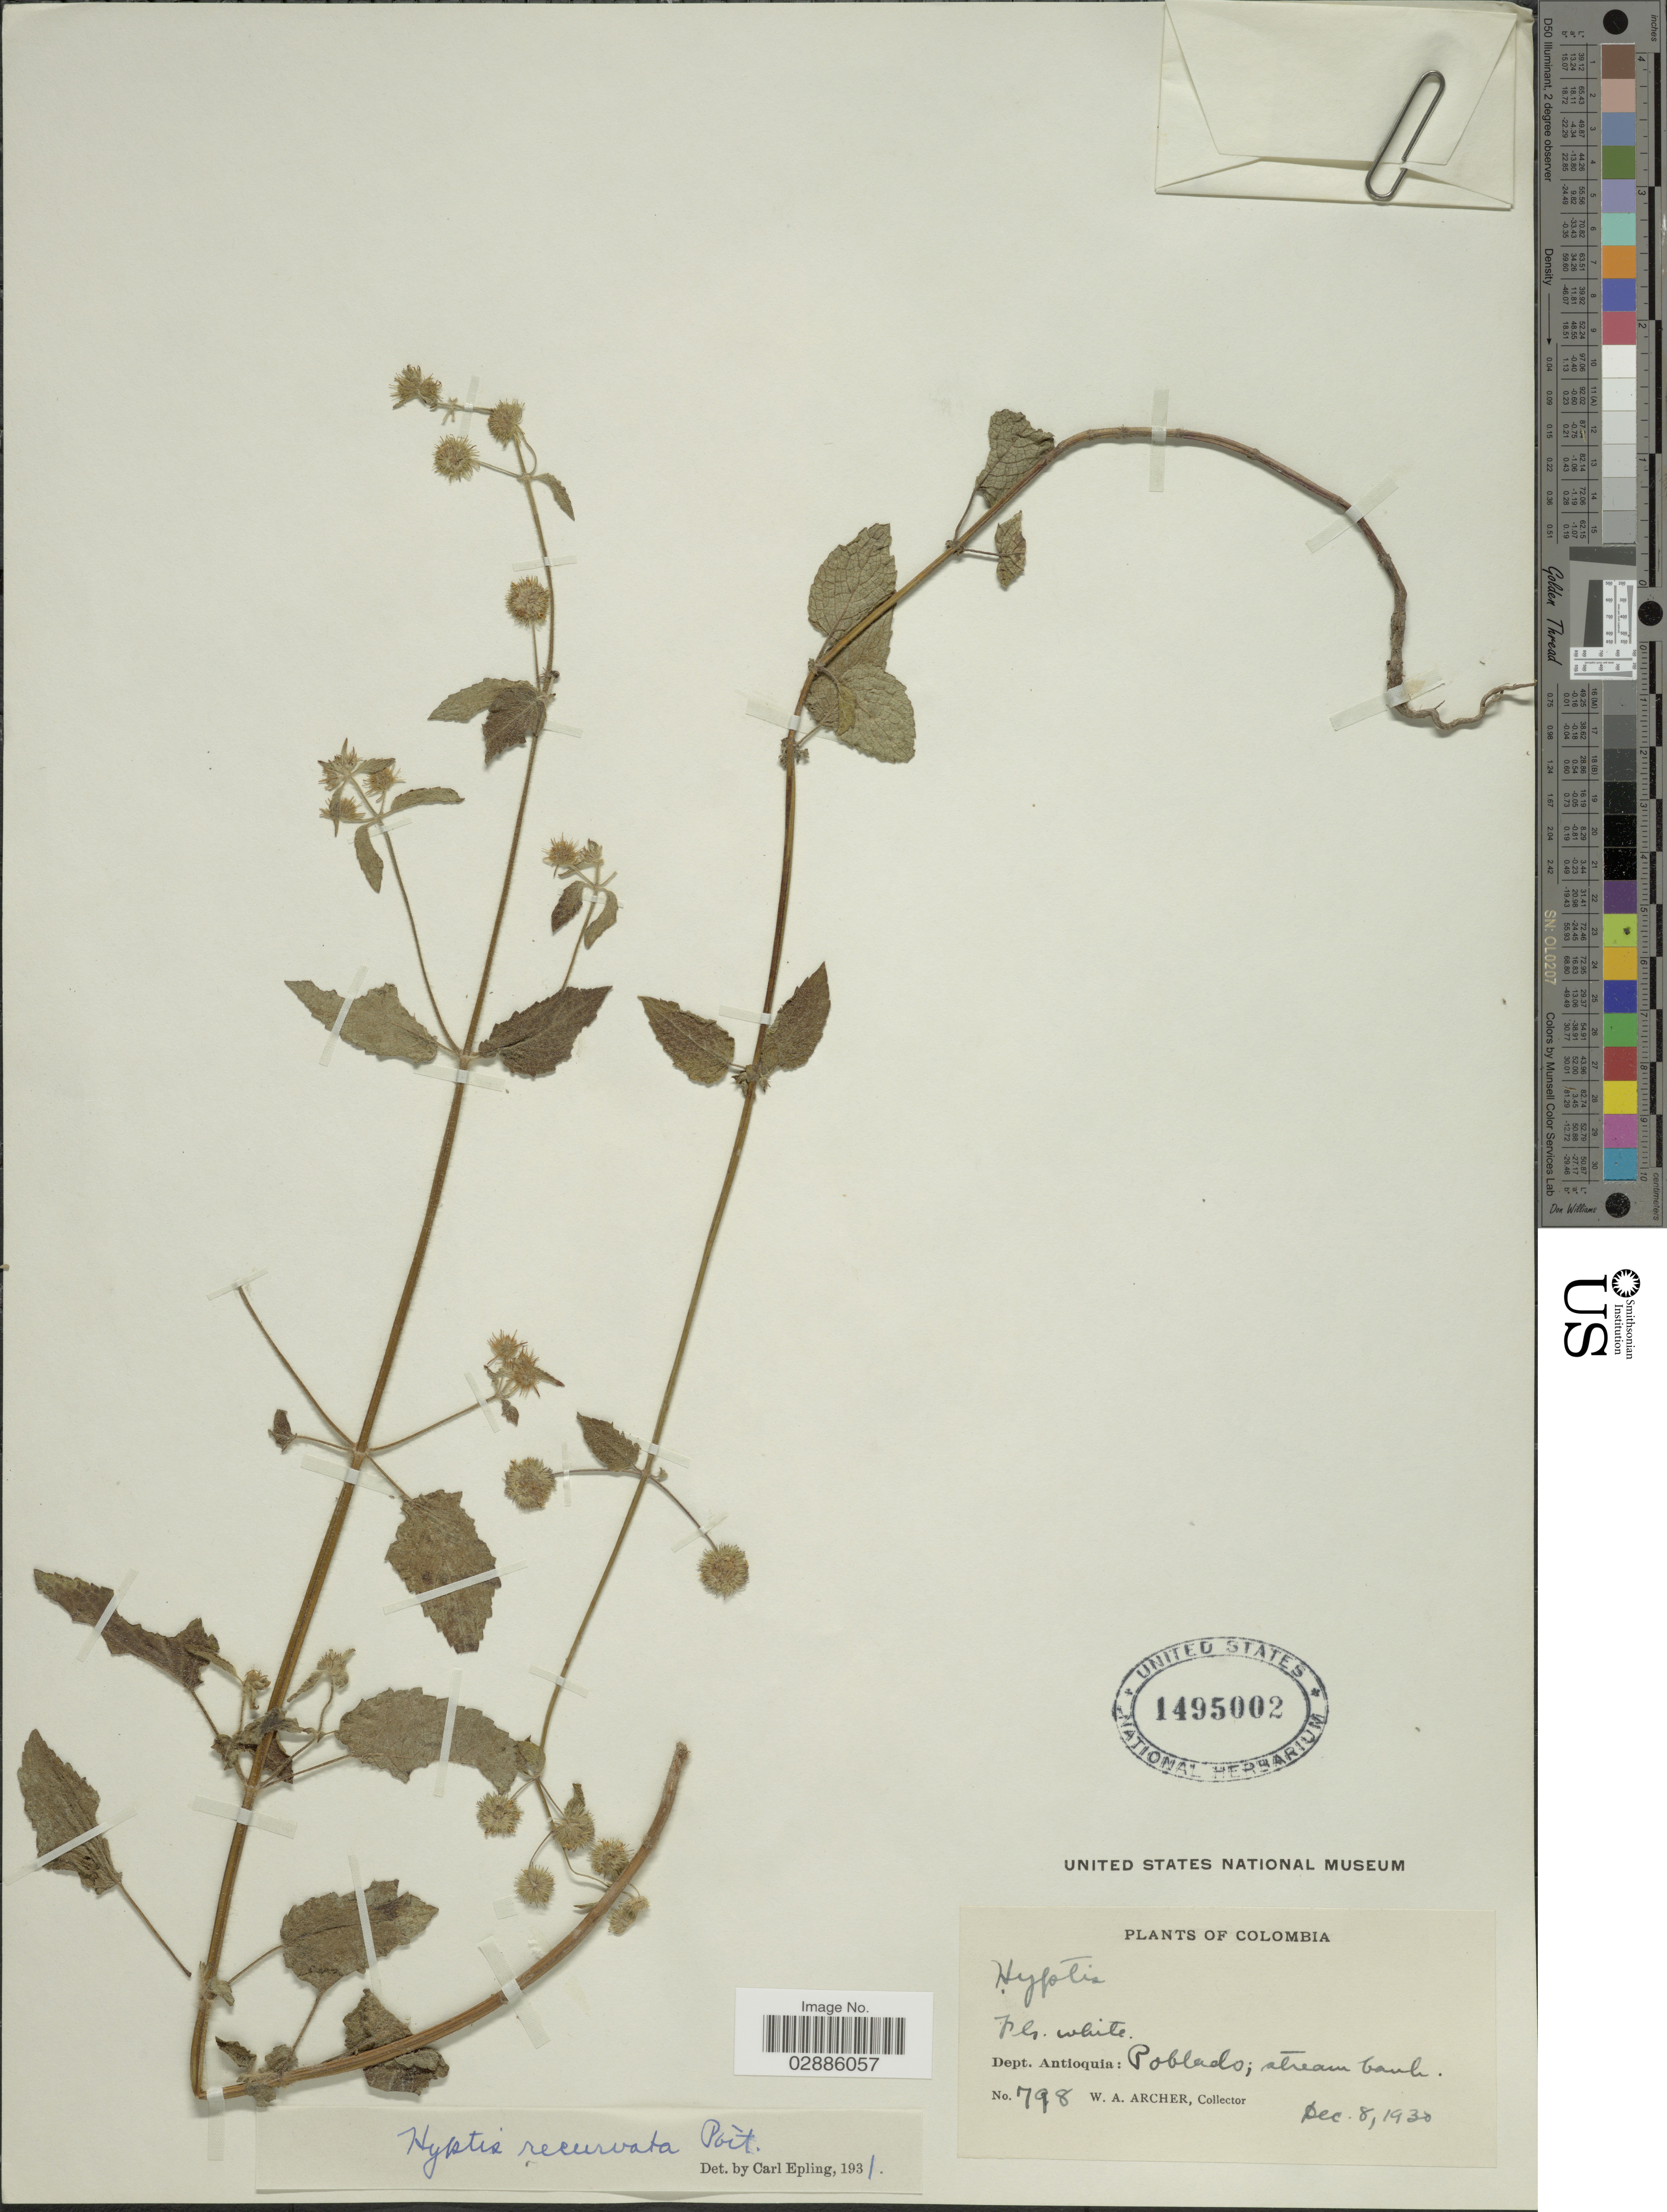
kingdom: Plantae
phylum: Tracheophyta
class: Magnoliopsida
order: Lamiales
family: Lamiaceae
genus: Hyptis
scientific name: Hyptis recurvata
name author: Poit.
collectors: W. Archer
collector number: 798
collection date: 1930-12-08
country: Colombia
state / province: Antioquia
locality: Dept. Antioquia: Poblado.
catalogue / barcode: US 1495002